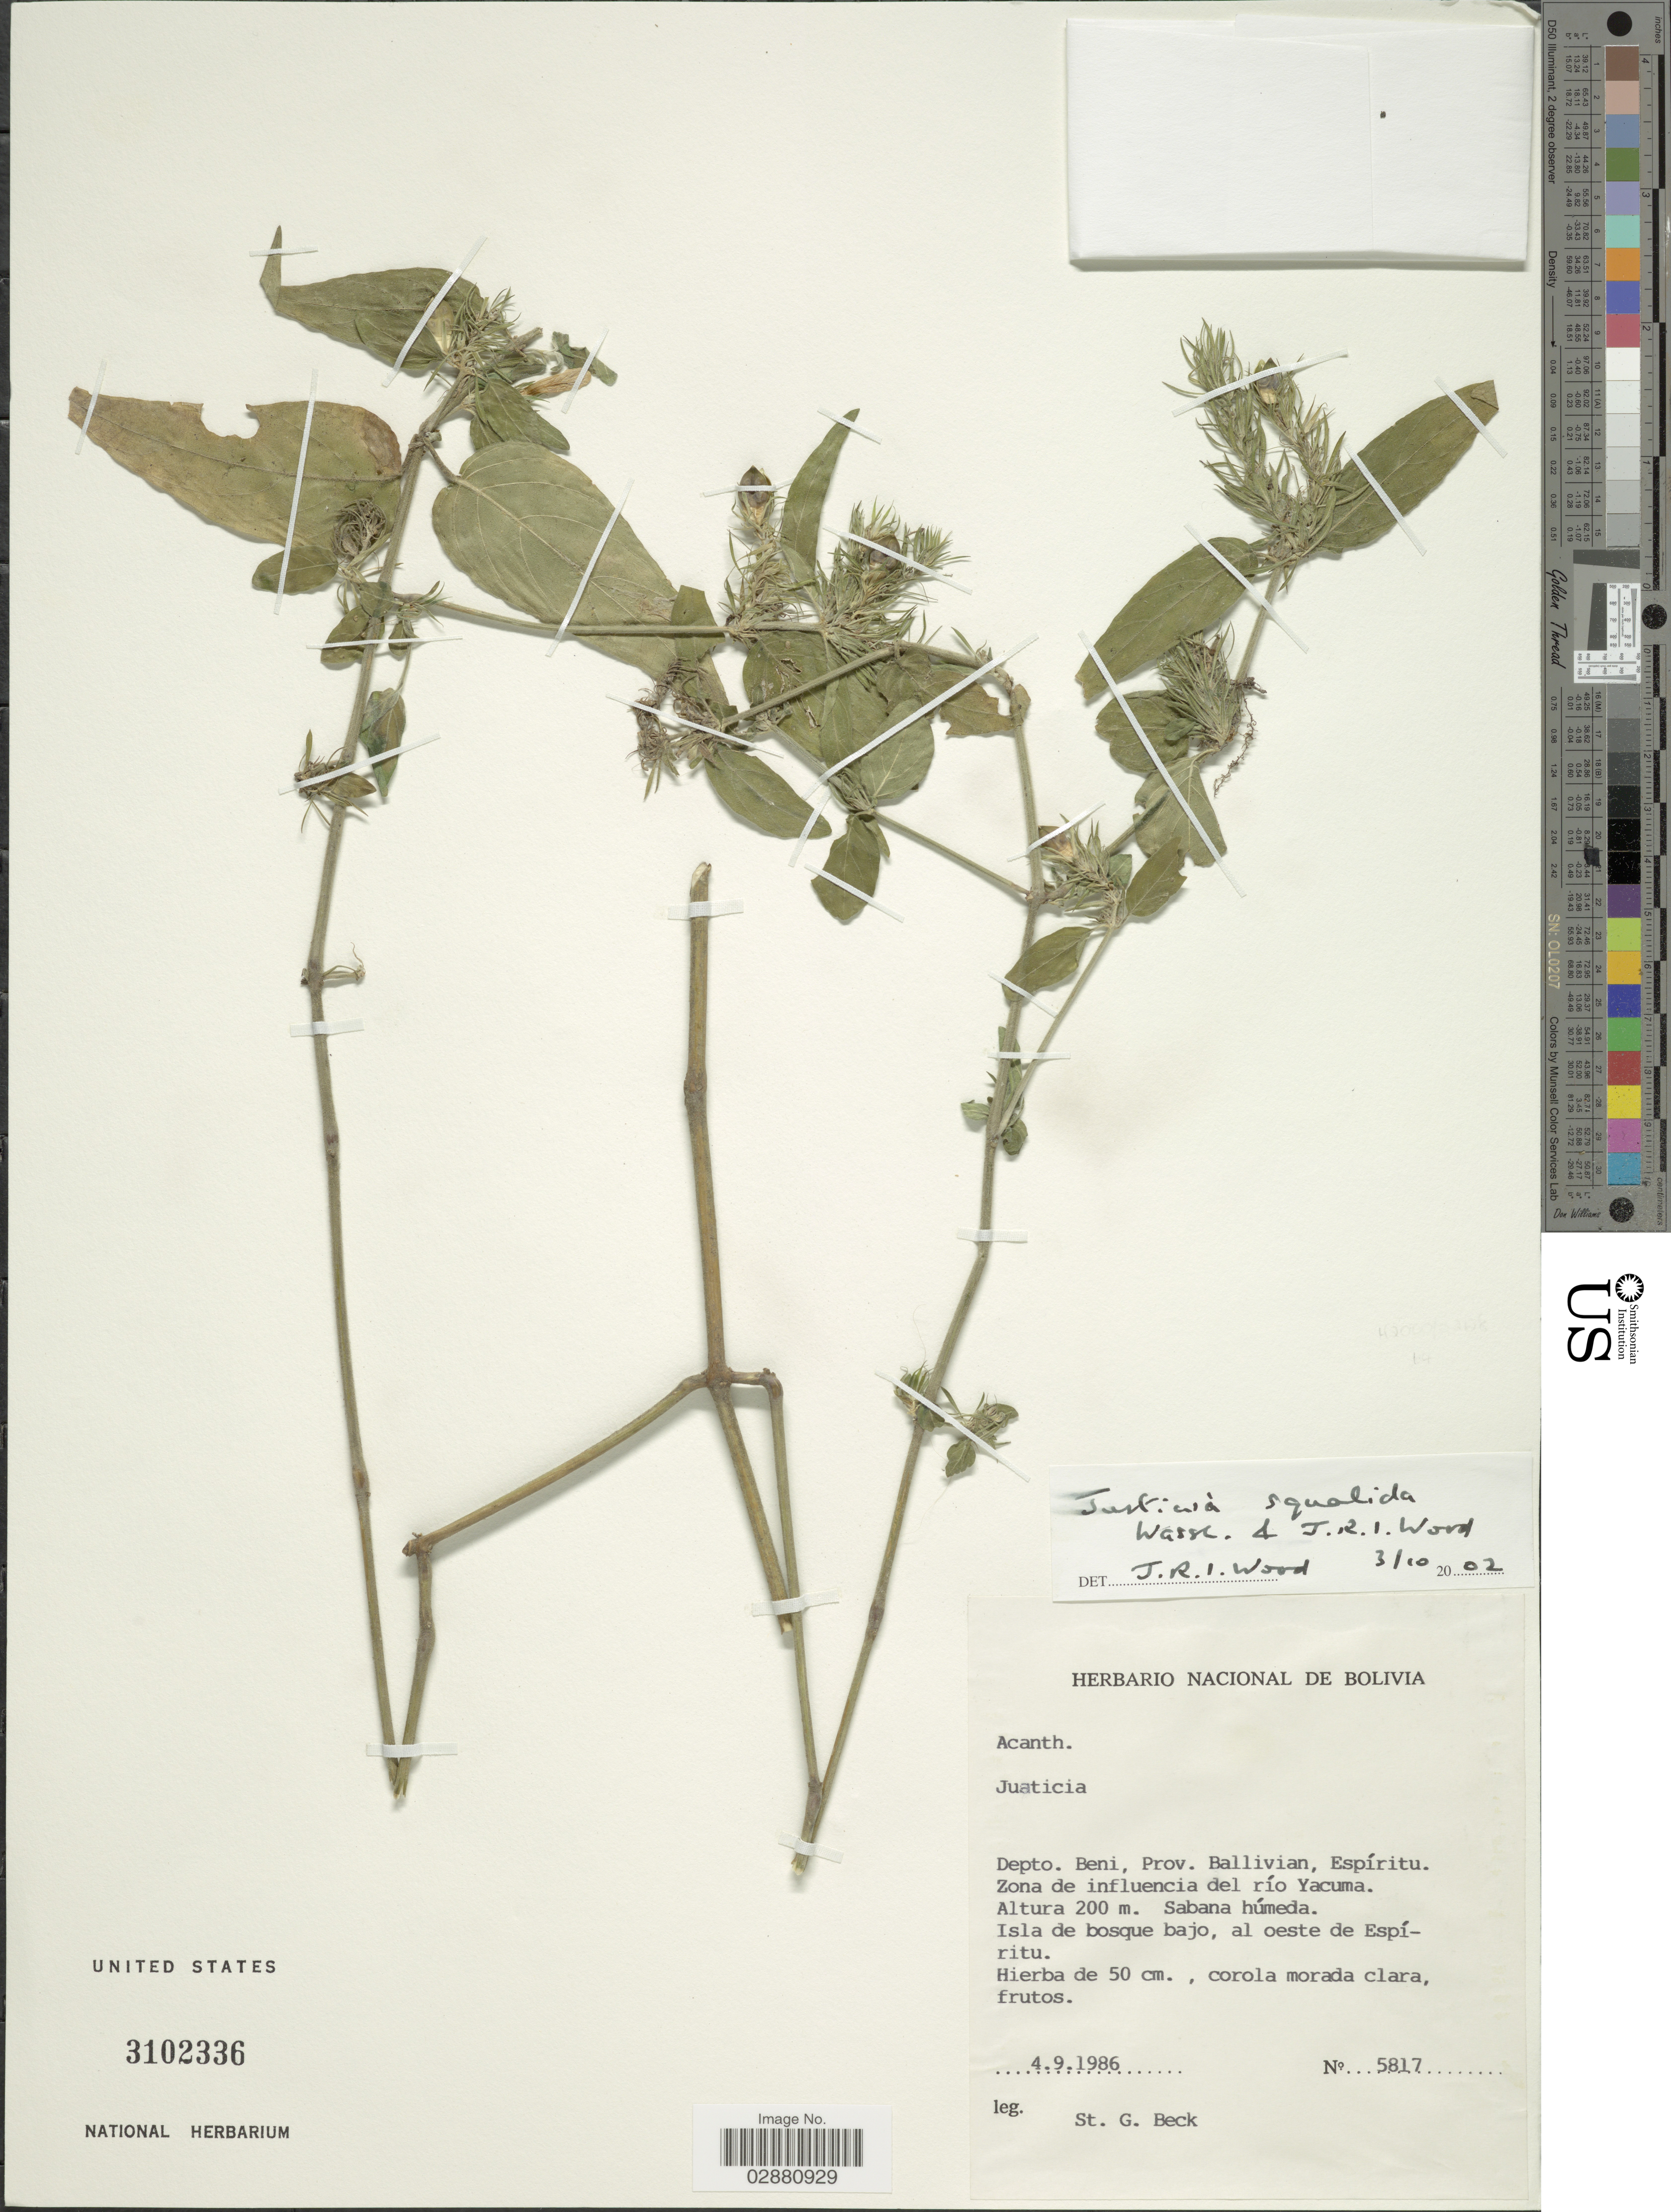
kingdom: Plantae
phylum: Tracheophyta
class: Magnoliopsida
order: Lamiales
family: Acanthaceae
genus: Justicia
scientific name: Justicia squalida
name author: Wassh. & J.R.I. Wood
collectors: S. Beck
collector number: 5817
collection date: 1986-09-04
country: Bolivia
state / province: Beni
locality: Depto. Beni, Prov. Ballivian, Espíritu. Zona de influencia del río Yacuma.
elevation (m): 200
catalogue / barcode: US 3102336